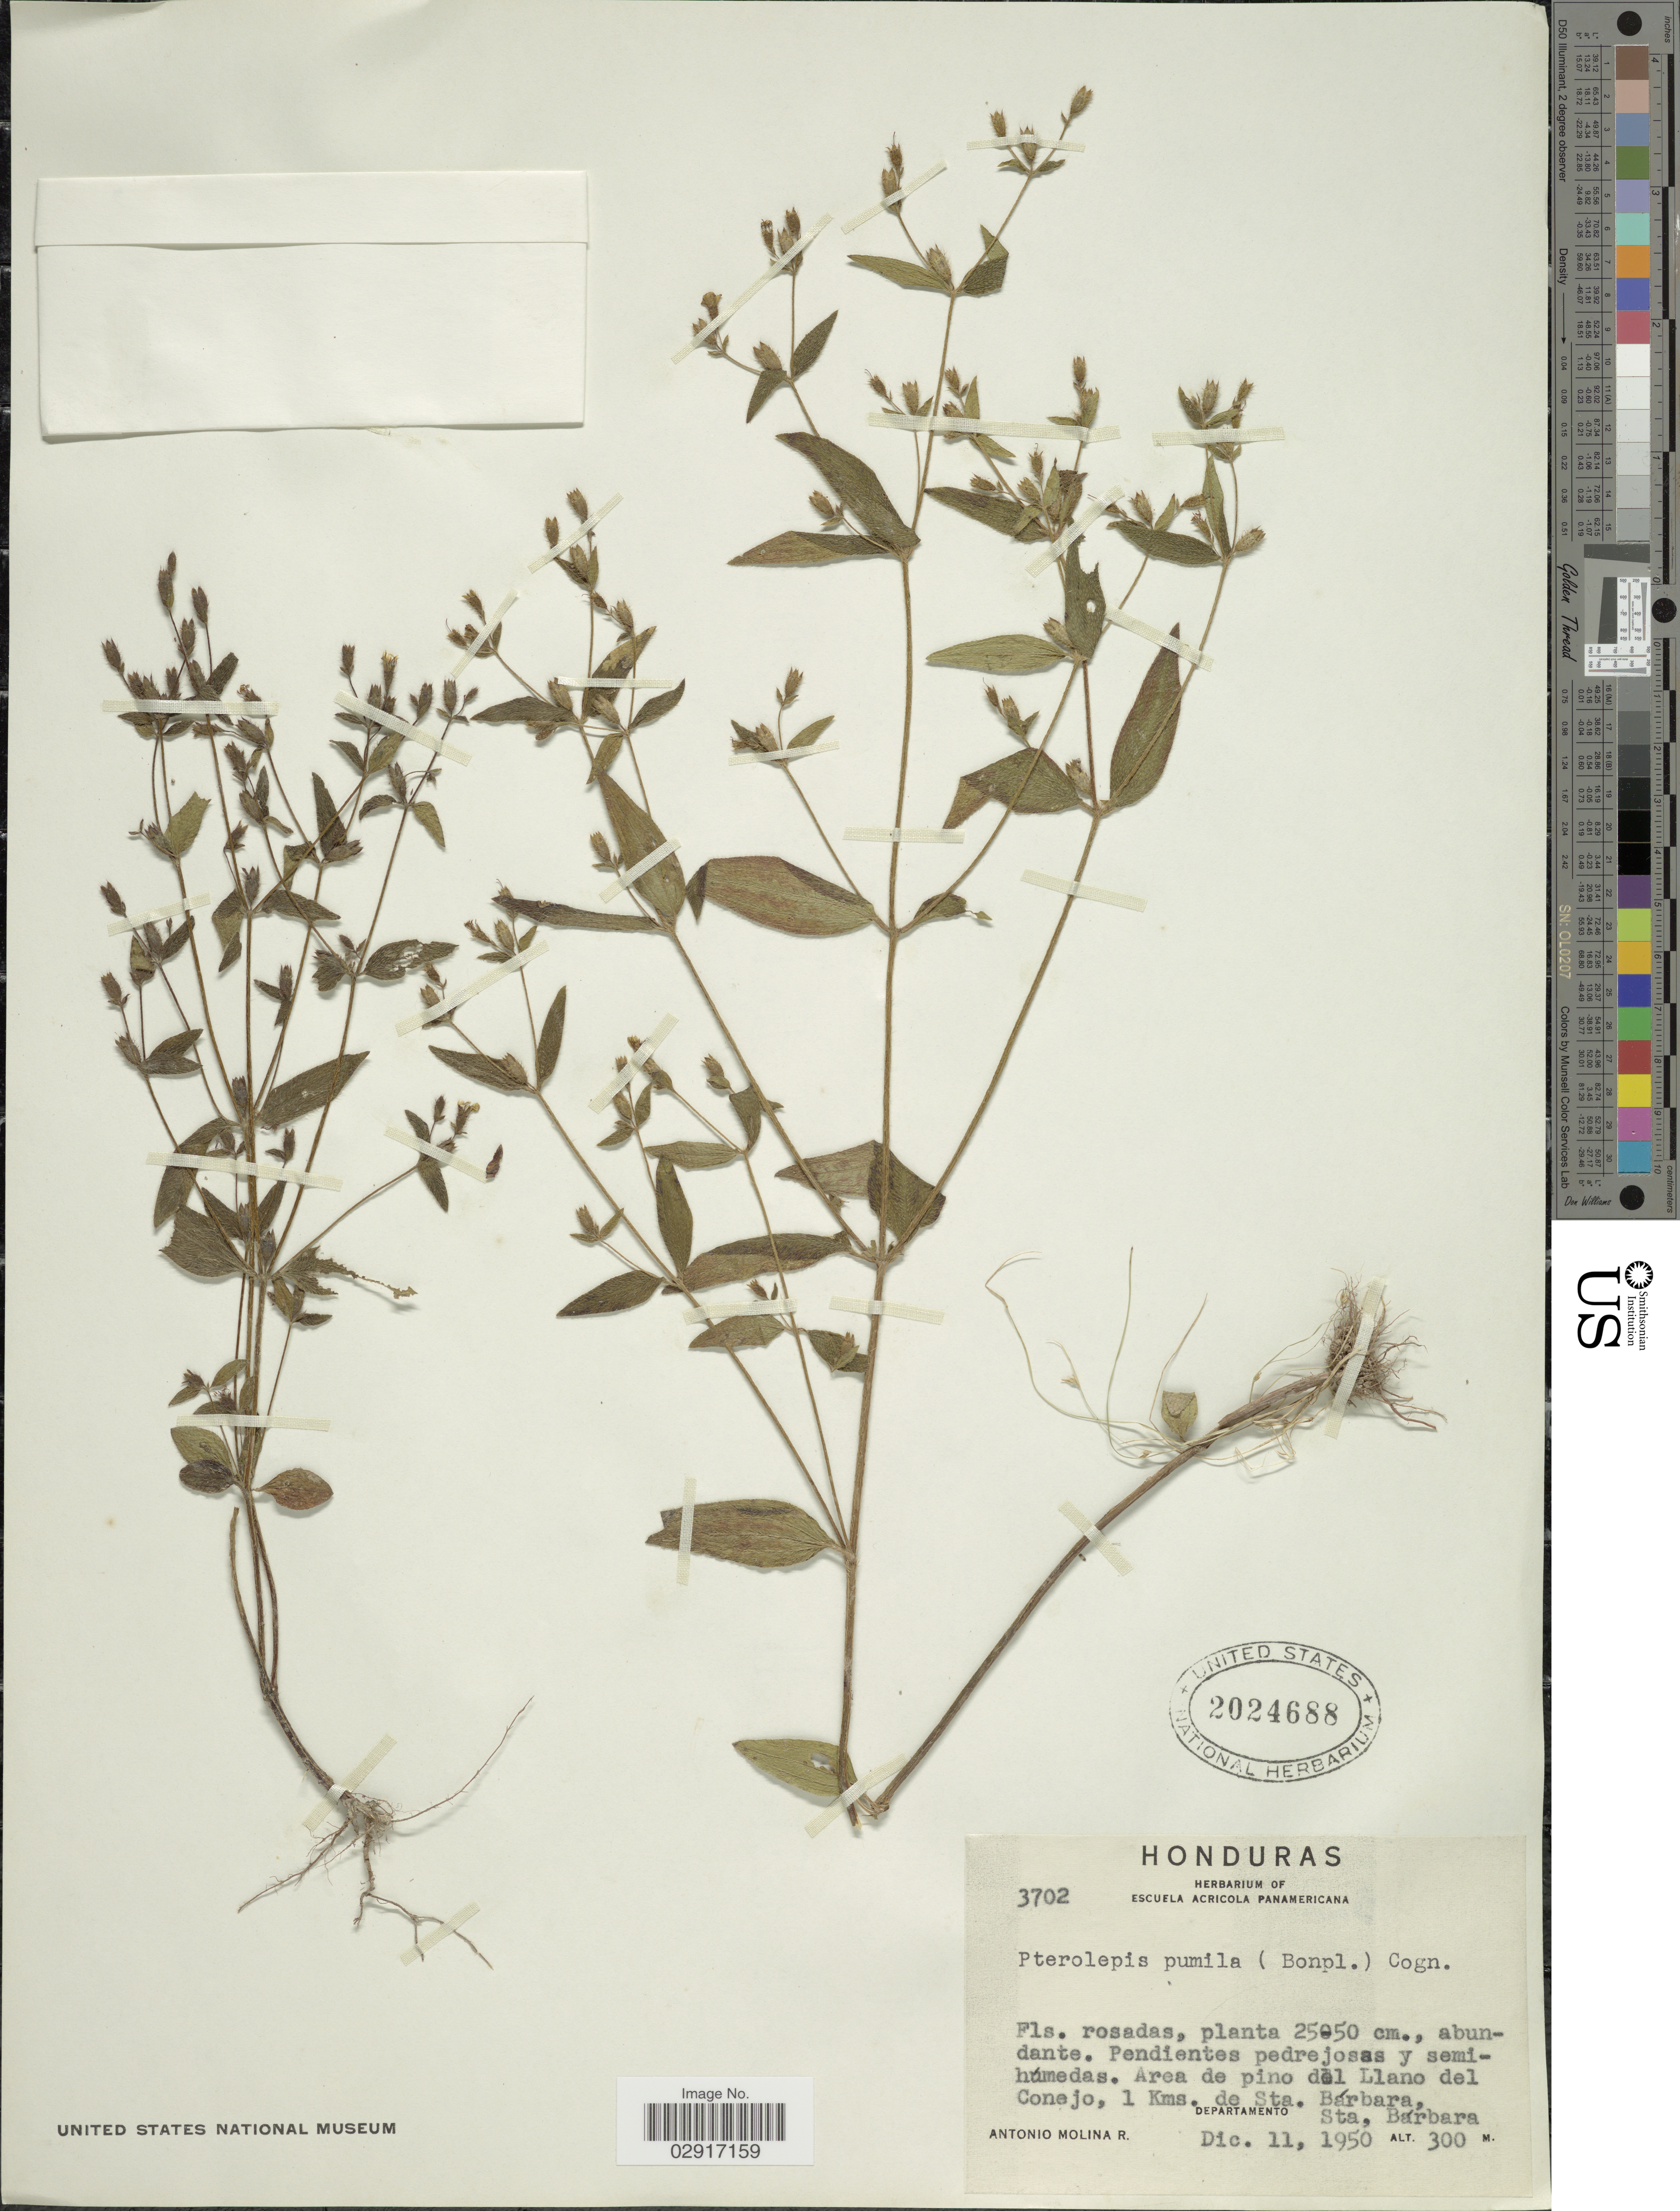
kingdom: Plantae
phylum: Tracheophyta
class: Magnoliopsida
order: Myrtales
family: Melastomataceae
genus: Pterolepis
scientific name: Pterolepis trichotoma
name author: (Rottb.) Cogn.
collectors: A. Molina R.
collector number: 3702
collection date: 1950-12-11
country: Honduras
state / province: Santa Bárbara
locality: Area de pino del Llano del Conejo, 1 Kms. de Sta. Bárbara, Departamento Sta. Bárbara.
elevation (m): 300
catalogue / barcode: US 2024688